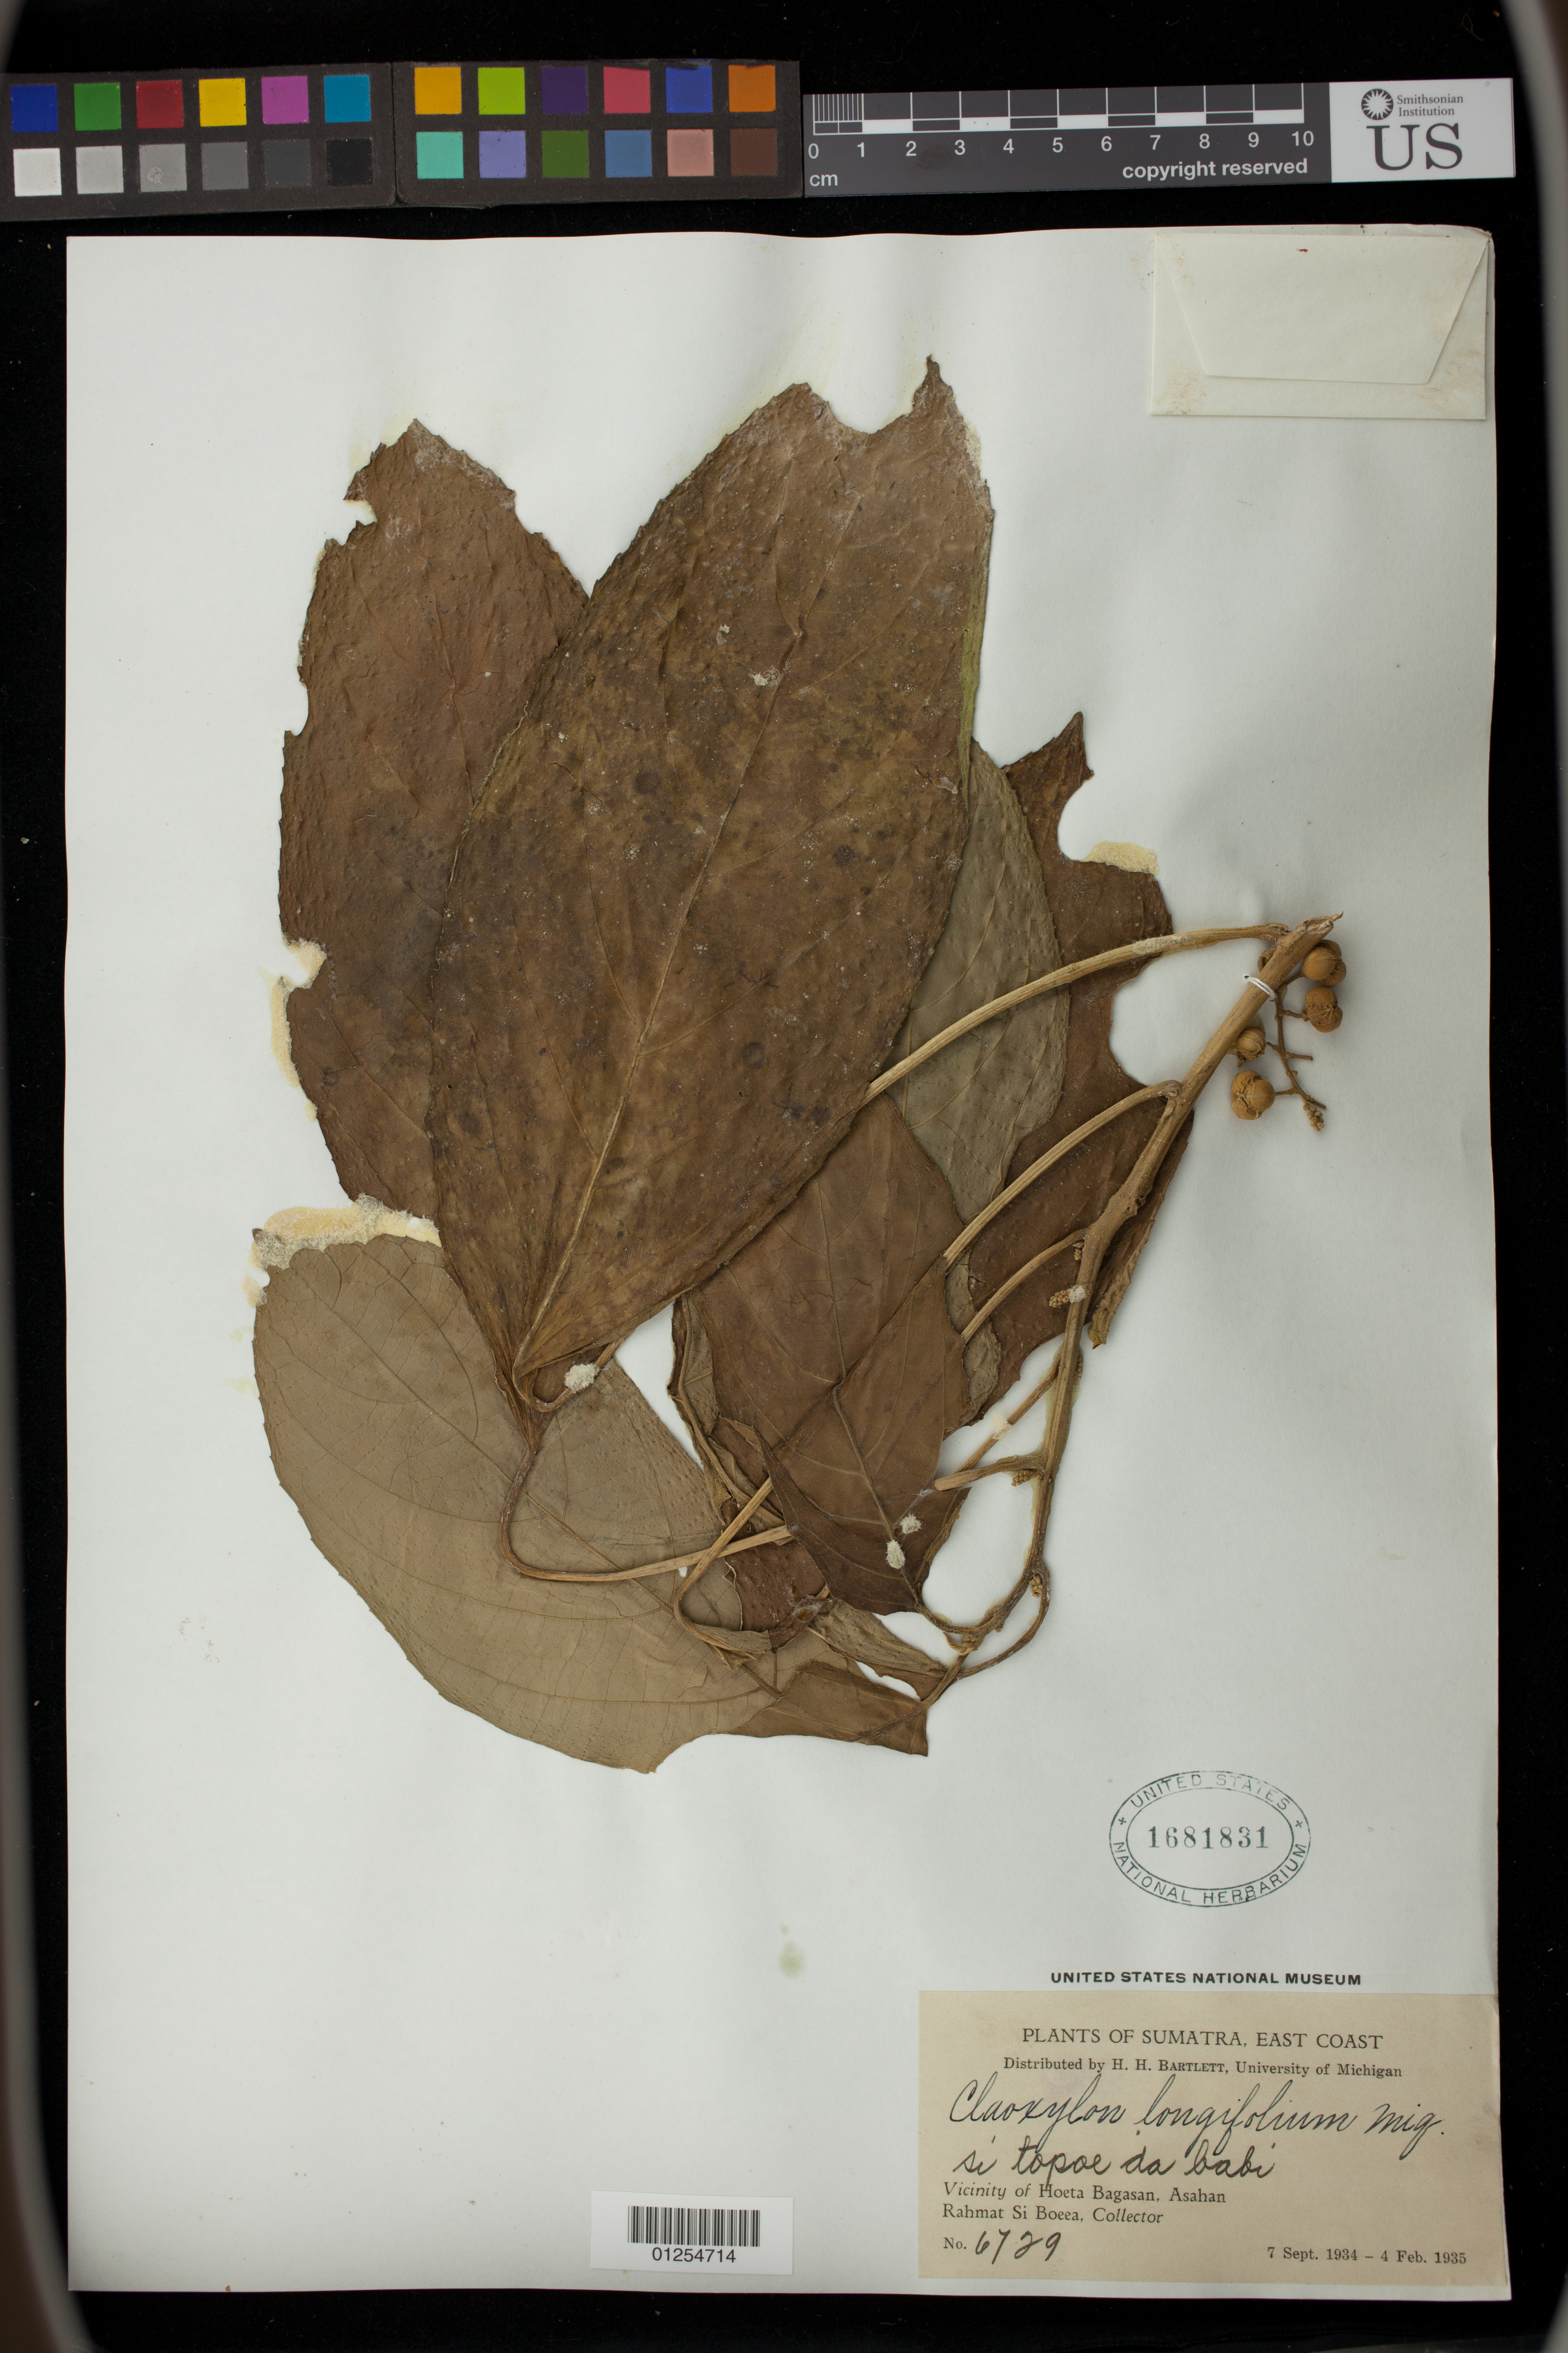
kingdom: Plantae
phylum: Tracheophyta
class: Magnoliopsida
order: Malpighiales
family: Euphorbiaceae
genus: Claoxylon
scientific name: Claoxylon longifolium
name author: (Blume) Endl. & Hassk.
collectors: Rahmat Si Boeea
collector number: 6729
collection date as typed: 07 Sep 1934 to 04 Feb 1935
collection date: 1934-09-07/1935-02-04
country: Indonesia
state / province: Sumatra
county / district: Sumatera Utara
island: Sumatra Island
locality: Hoeta Bagasan, Asahan.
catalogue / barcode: US 1681831